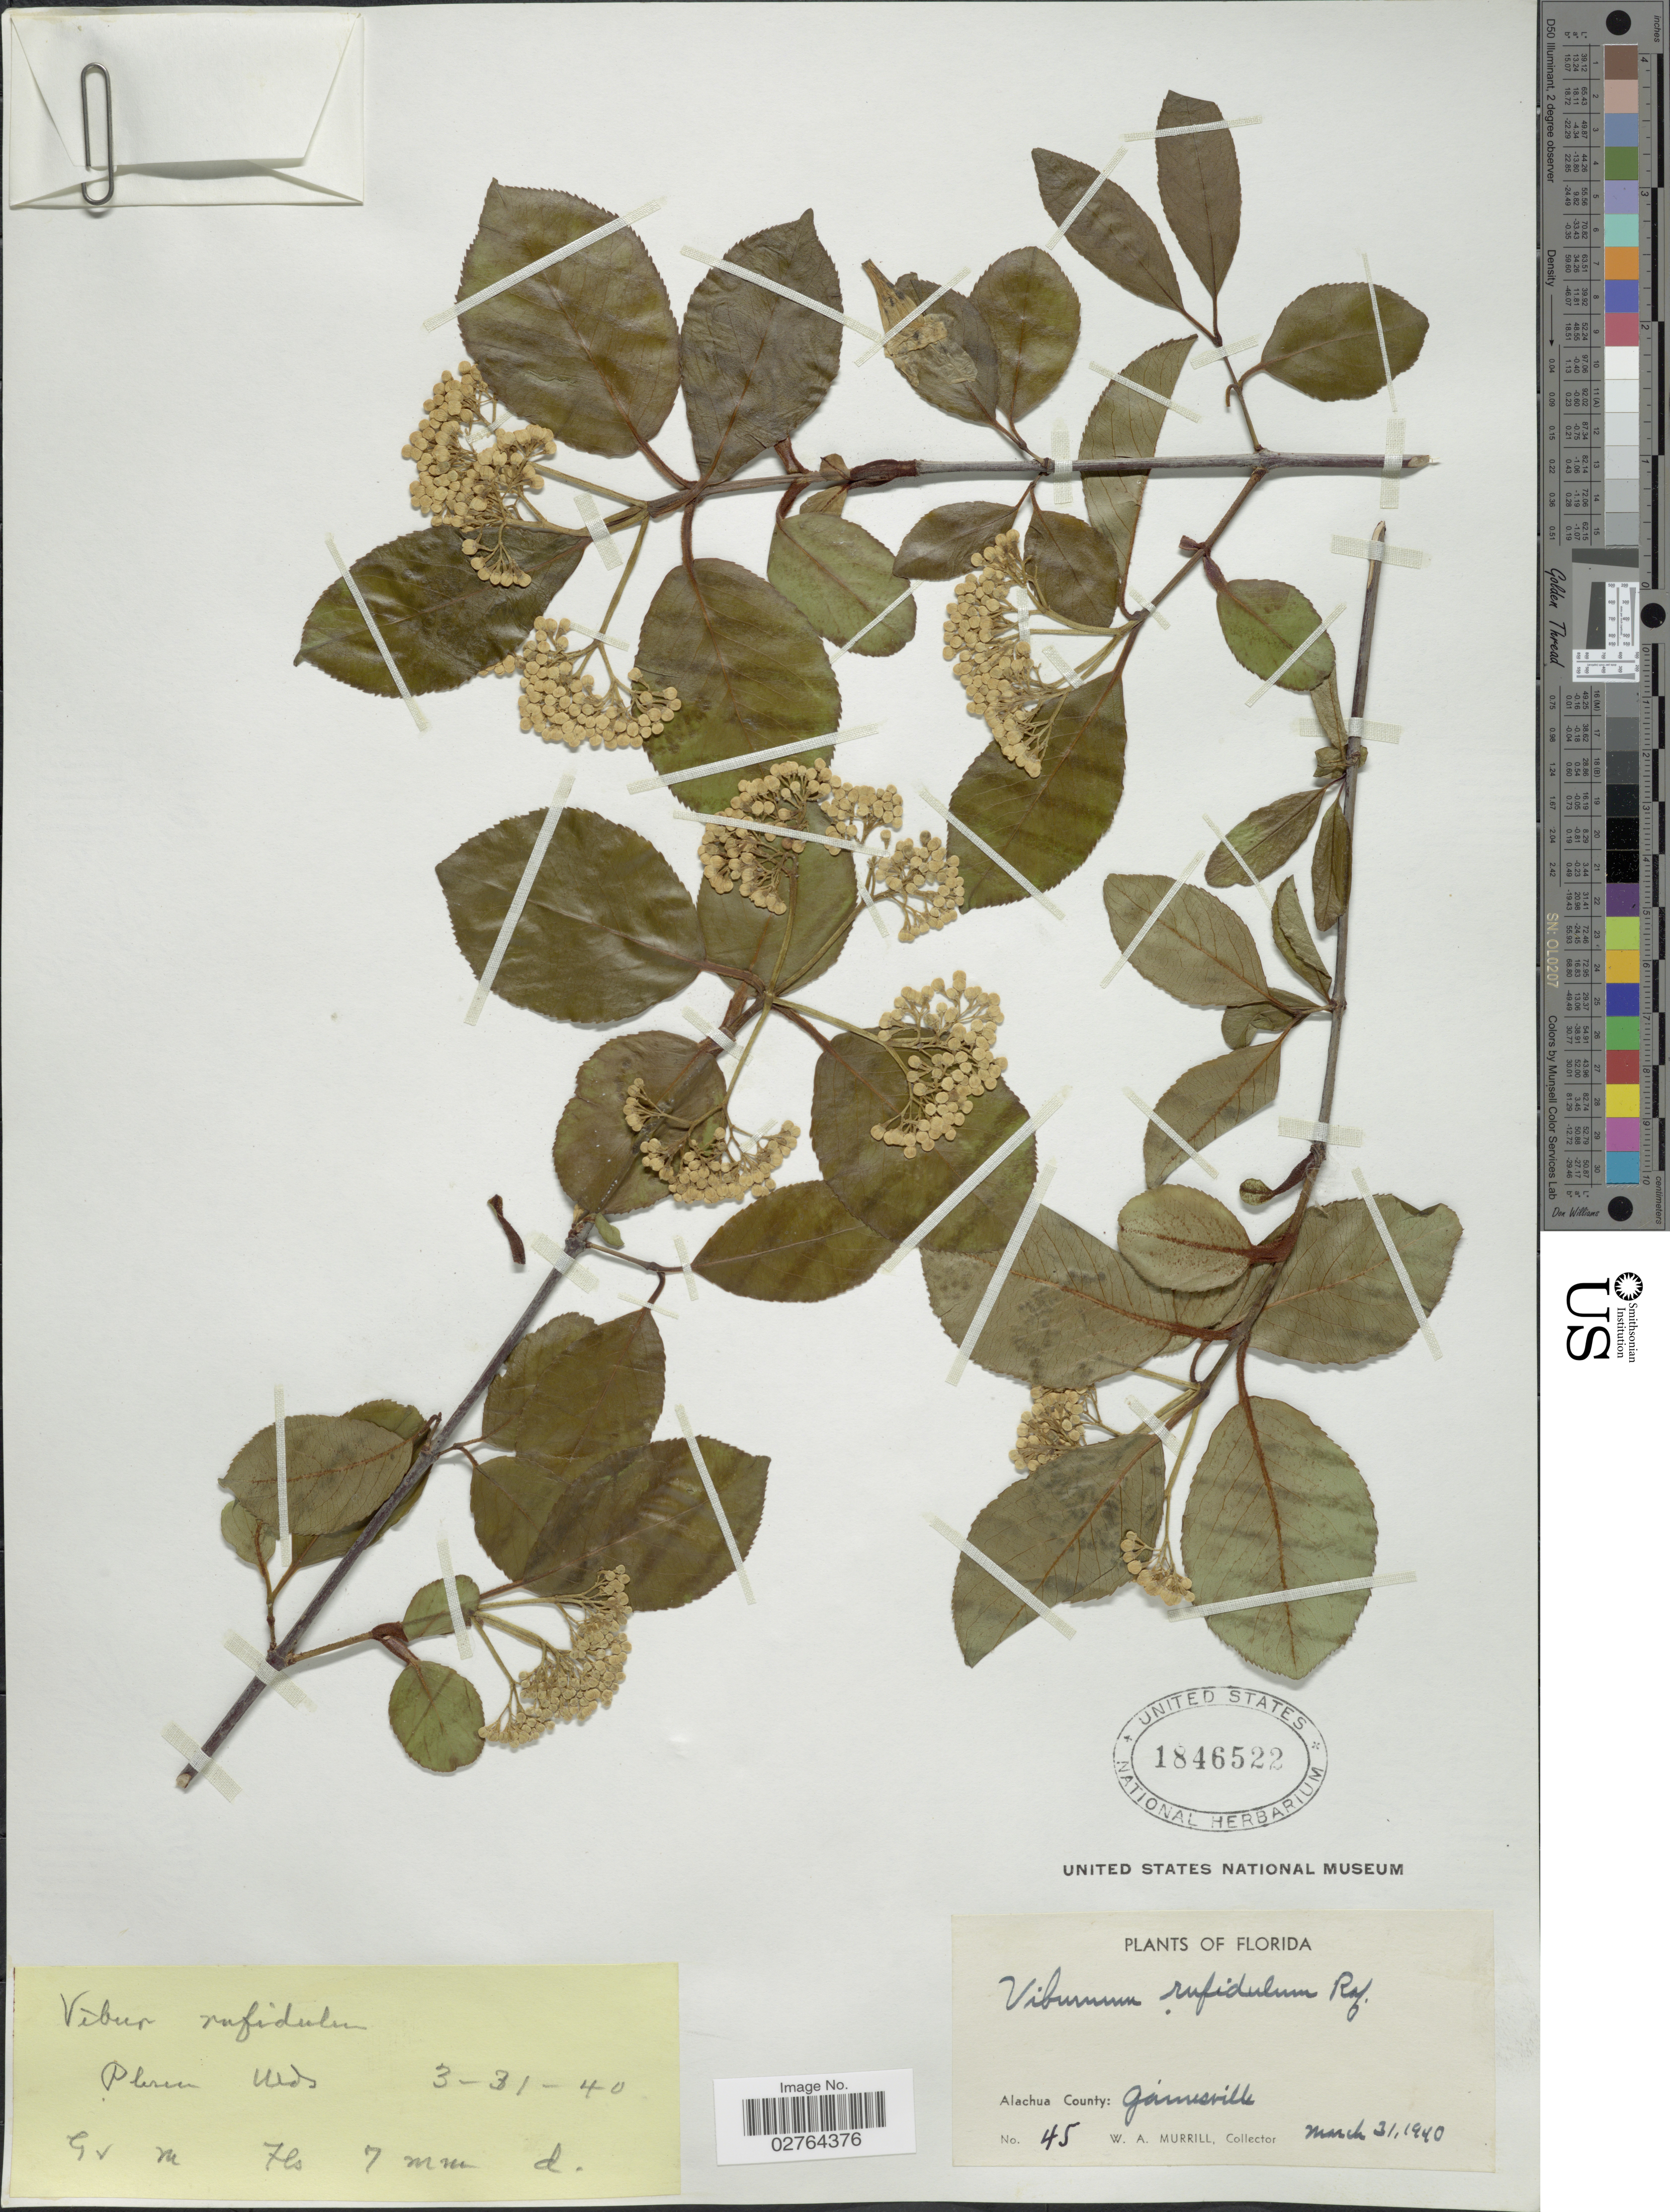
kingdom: Plantae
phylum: Tracheophyta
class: Magnoliopsida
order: Dipsacales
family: Viburnaceae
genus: Viburnum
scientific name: Viburnum rufidulum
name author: Raf.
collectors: W. A. Murrill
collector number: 45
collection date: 1940-03-31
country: United States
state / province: Florida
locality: Alachua County: Gainesville.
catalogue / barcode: US 1846522